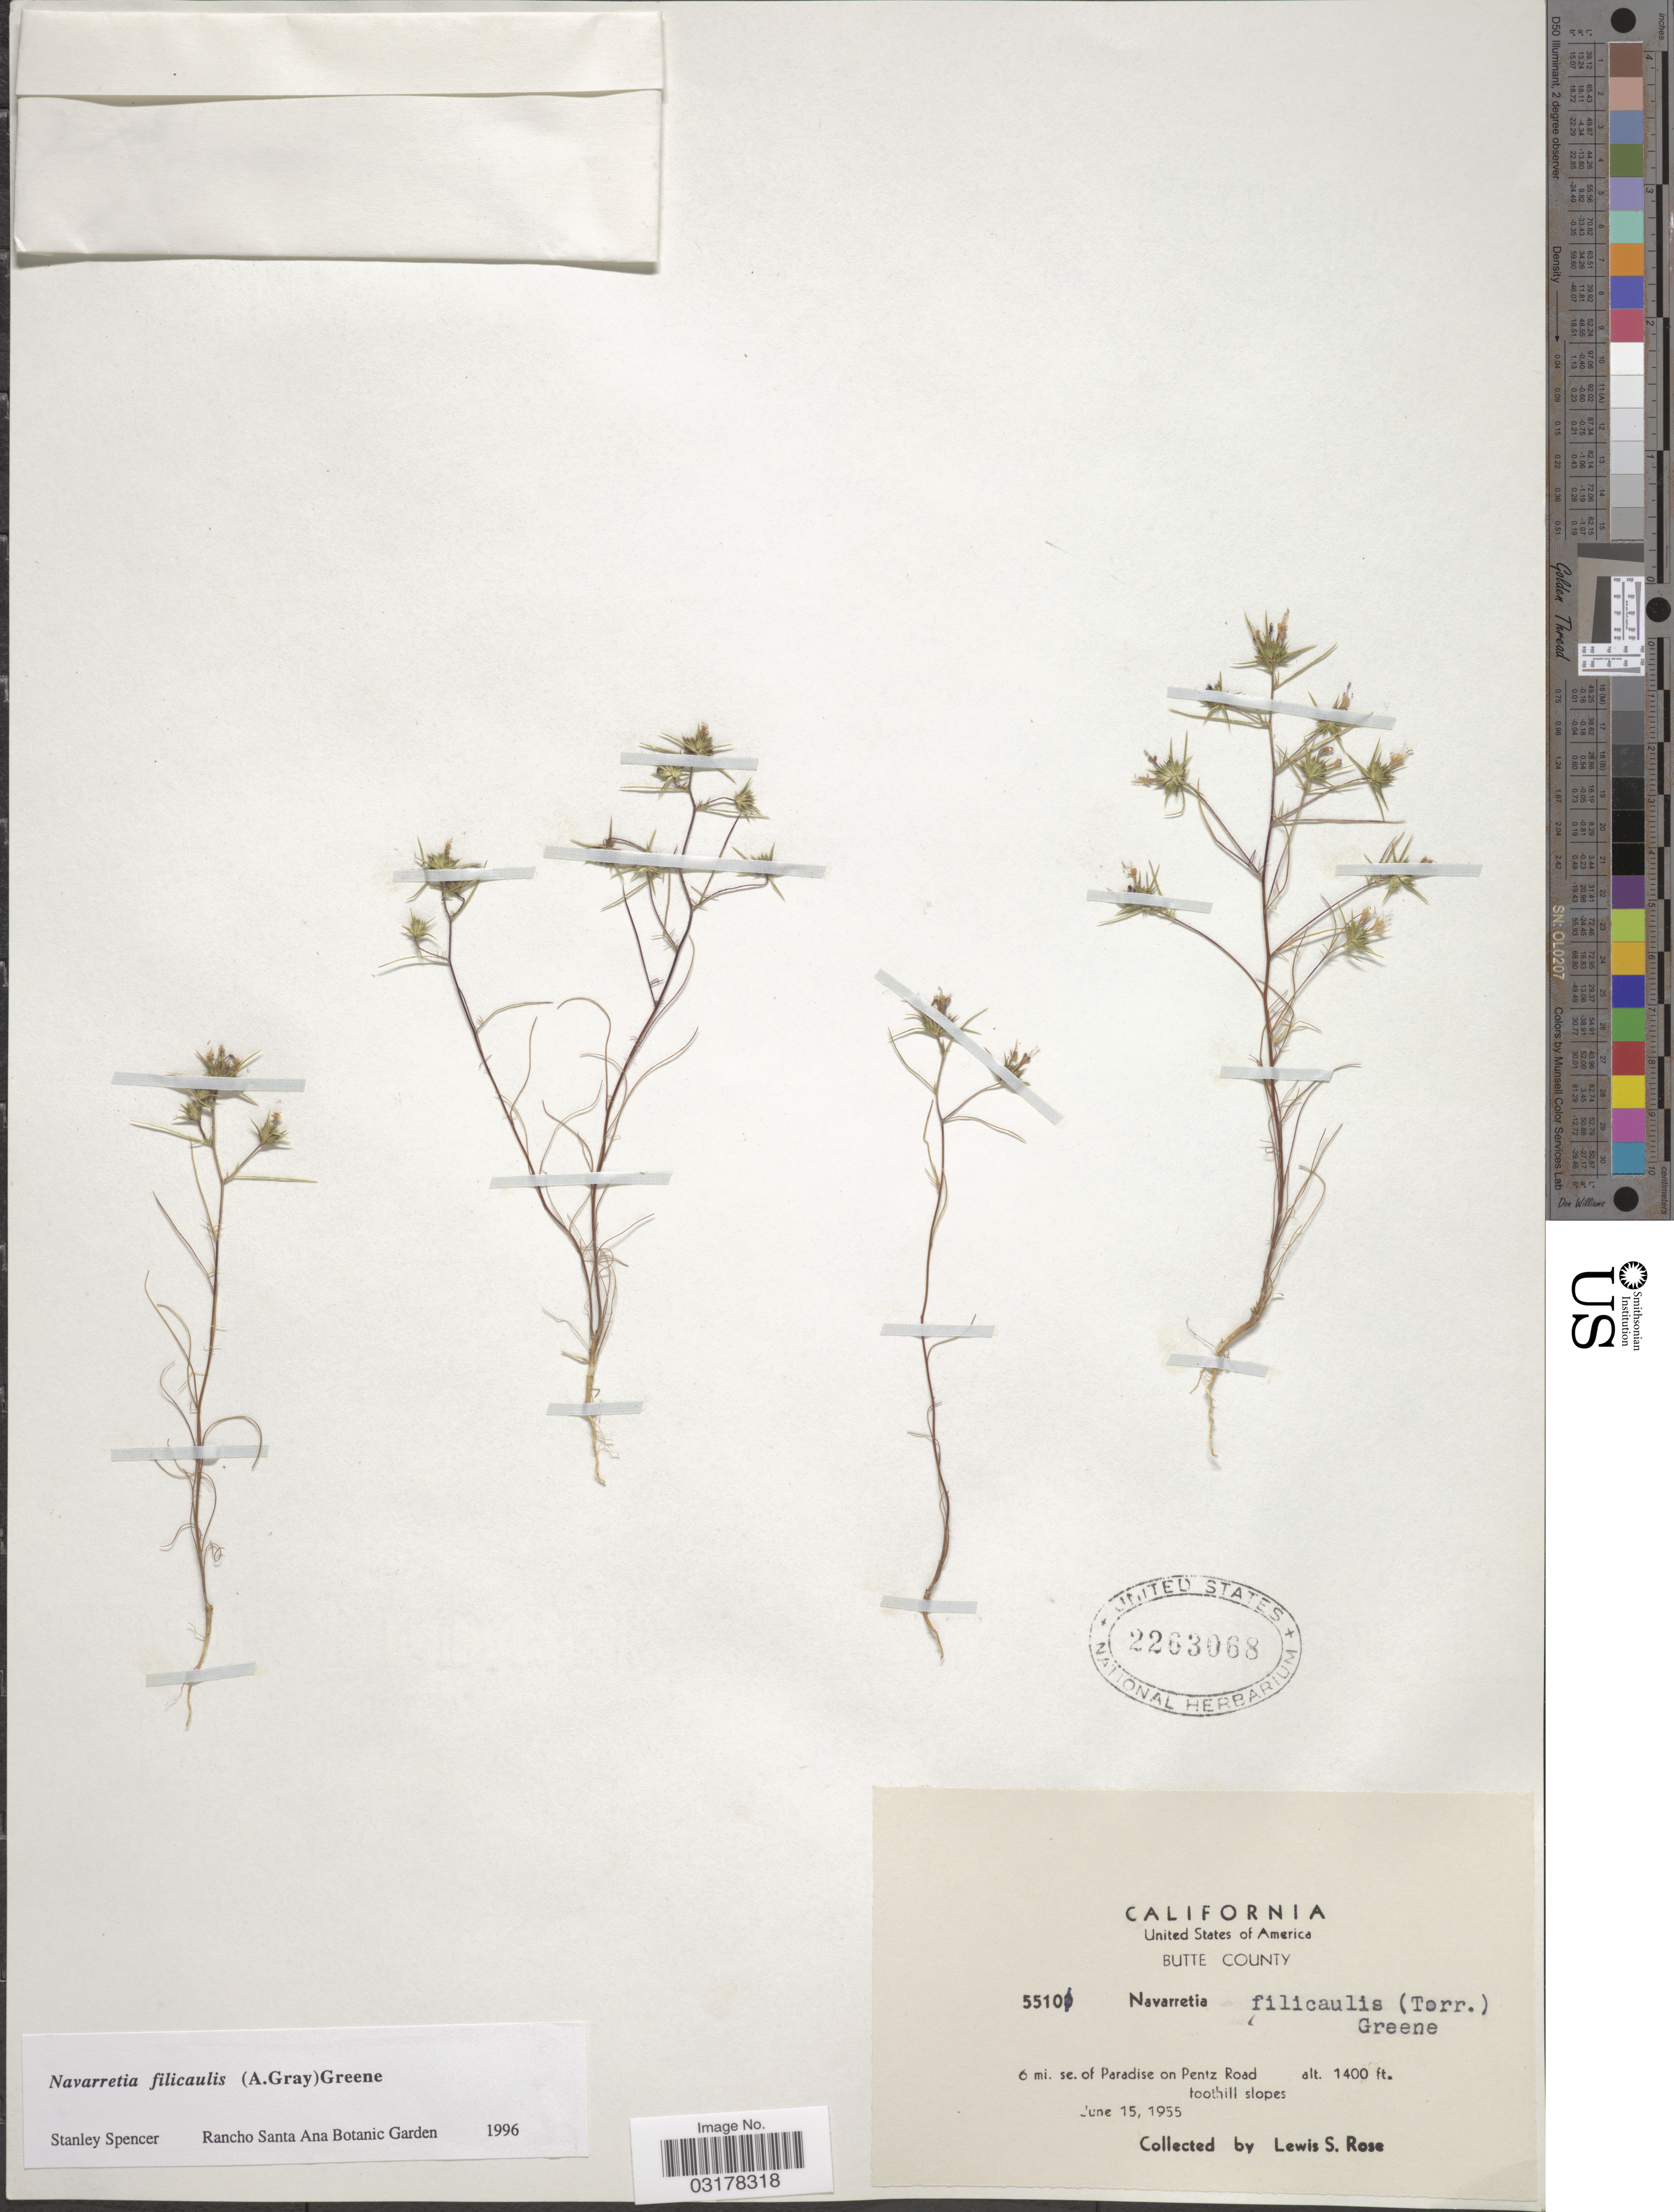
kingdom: Plantae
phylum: Tracheophyta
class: Magnoliopsida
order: Ericales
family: Polemoniaceae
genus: Navarretia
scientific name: Navarretia filicaulis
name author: (Torr. ex A. Gray) S.W. Greene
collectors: L. S. Rose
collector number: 5510*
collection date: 1955-06-15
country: United States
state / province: California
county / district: Butte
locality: Butte County. 6 mi. se. of Paradise on Penz Road.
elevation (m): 427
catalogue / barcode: US 2263068